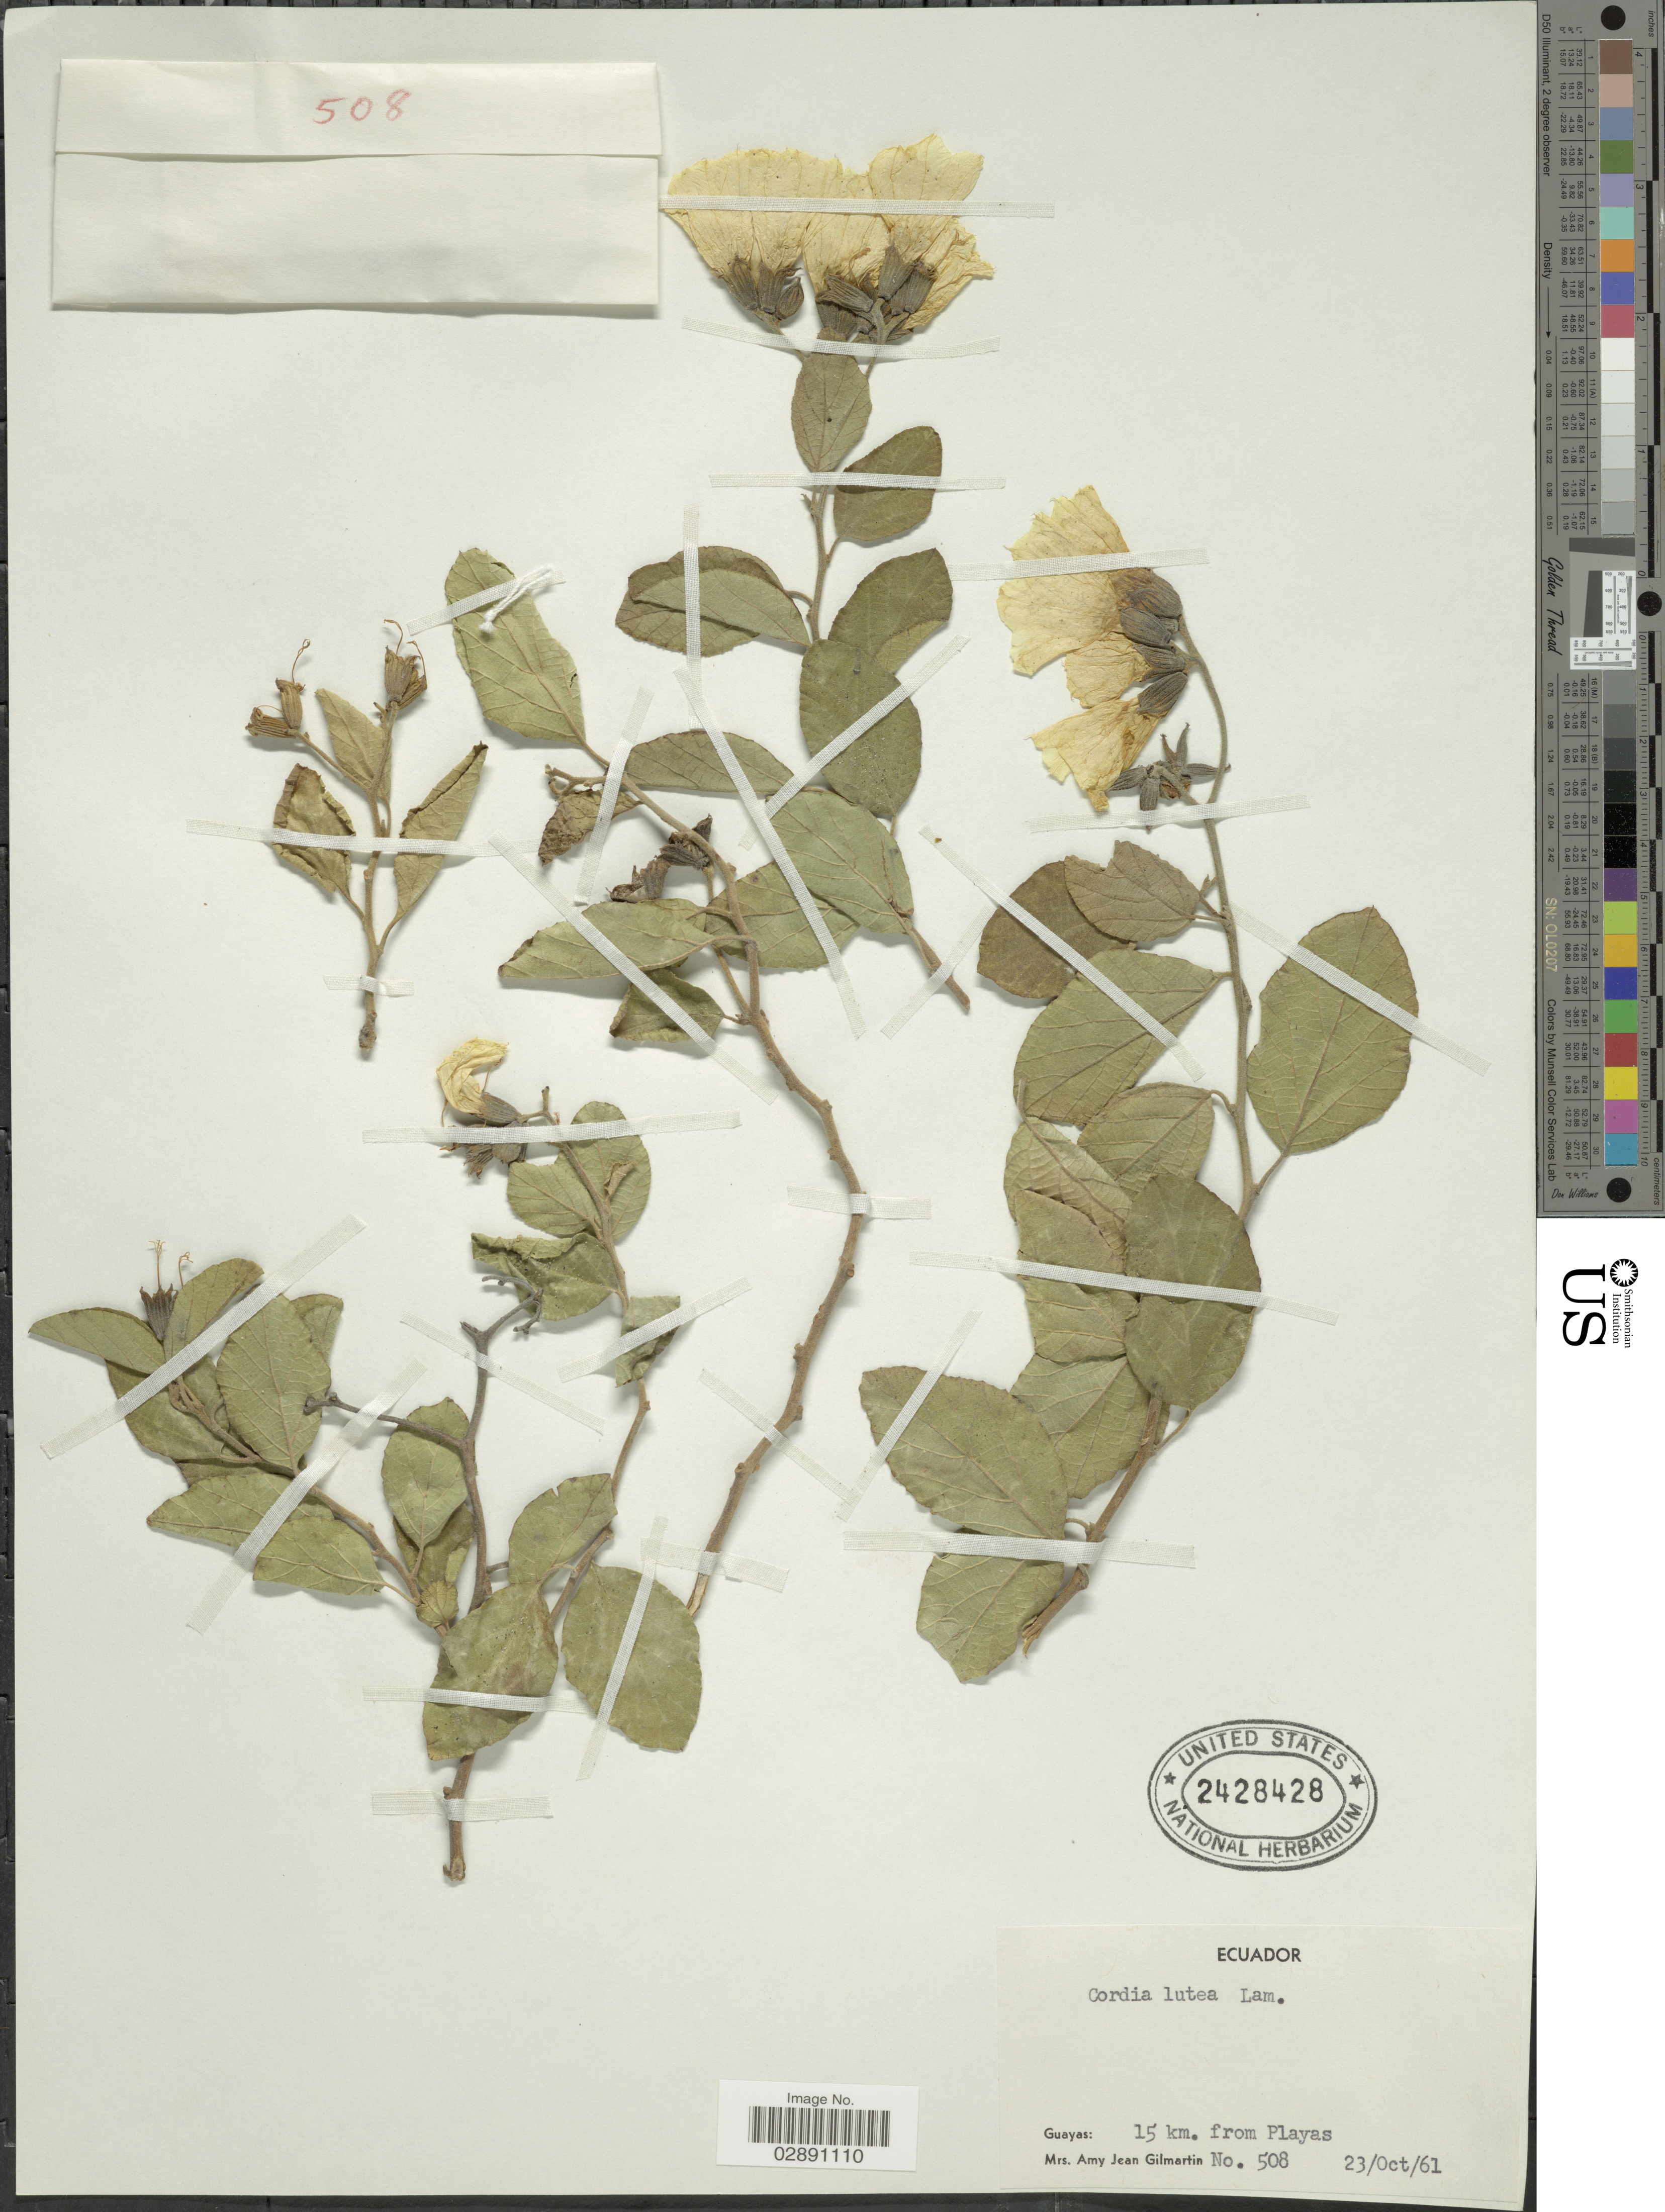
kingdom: Plantae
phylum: Tracheophyta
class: Magnoliopsida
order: Boraginales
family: Cordiaceae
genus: Cordia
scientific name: Cordia lutea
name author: Lam.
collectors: A. J. Gilmartin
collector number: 508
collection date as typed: Transcribed d/m/y: 23/10/61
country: Ecuador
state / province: Guayas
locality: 15 km. from Playas.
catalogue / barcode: US 2428428